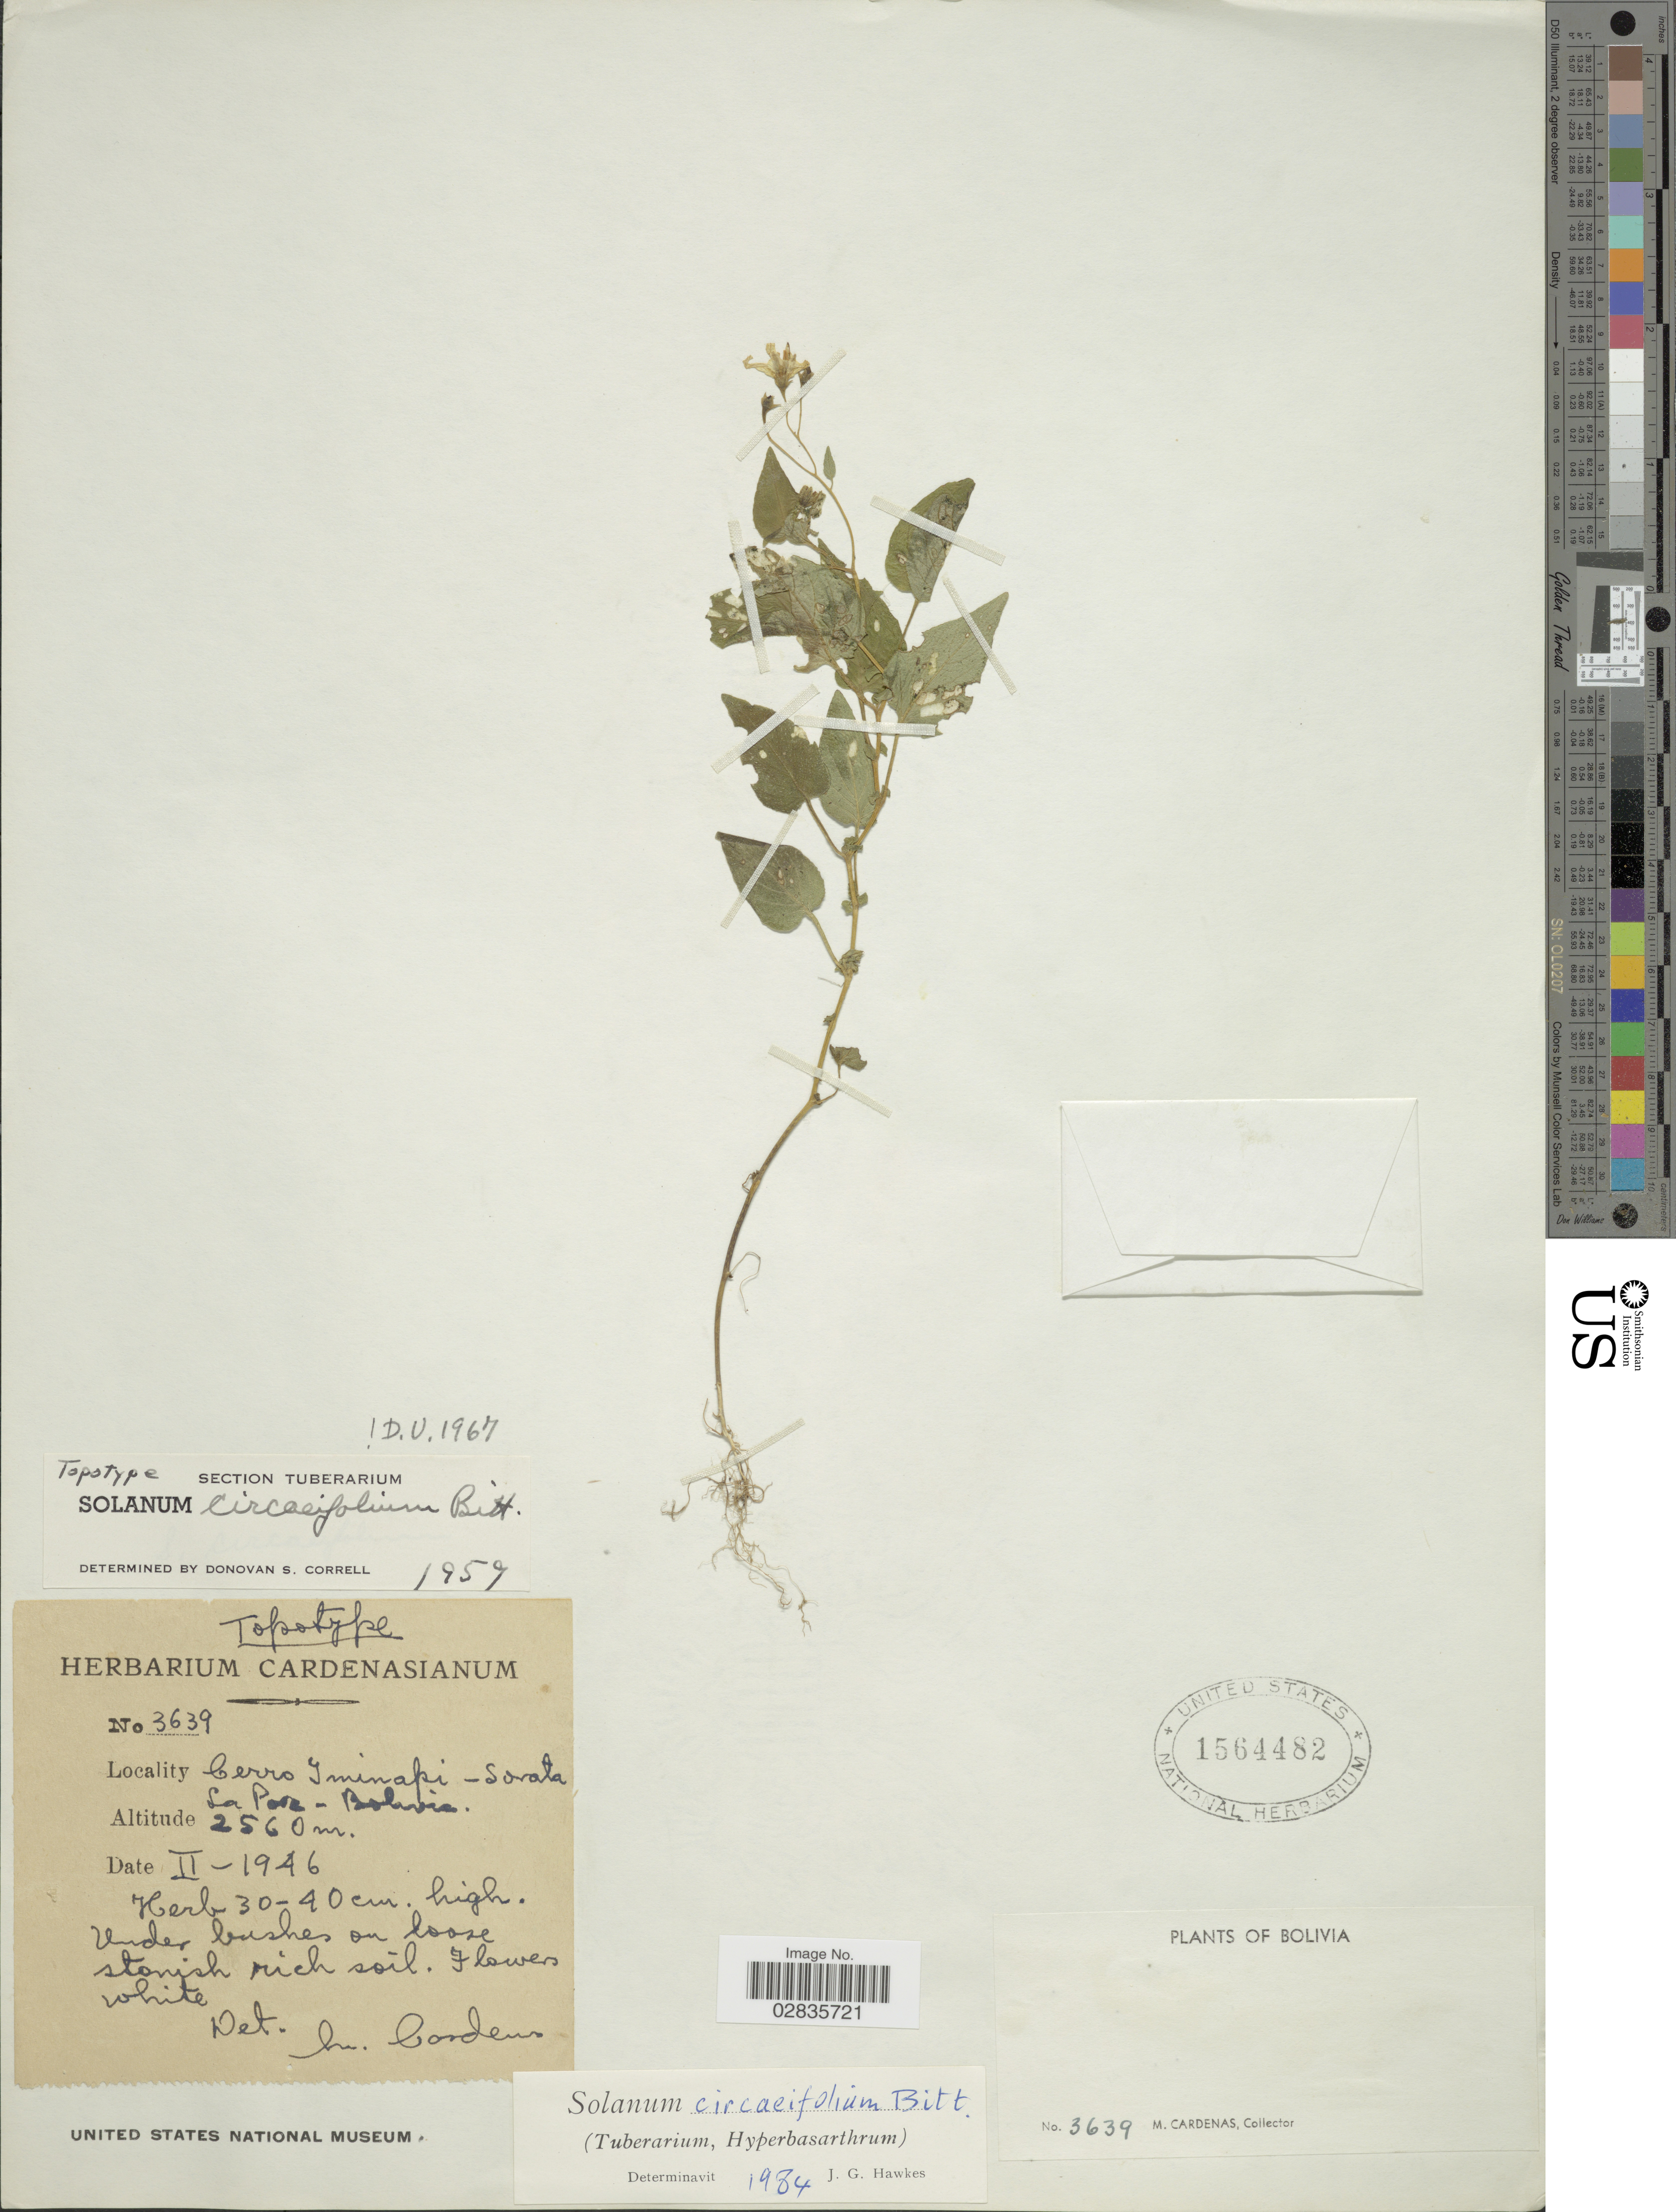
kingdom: Plantae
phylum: Tracheophyta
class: Magnoliopsida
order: Solanales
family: Solanaceae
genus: Solanum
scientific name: Solanum circaeifolium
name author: Bitter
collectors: M. Cárdenas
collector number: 3639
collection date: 1946-02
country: Bolivia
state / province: La Paz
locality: Cerro Yminapi -Sorata.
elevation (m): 2560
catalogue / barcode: US 1564482